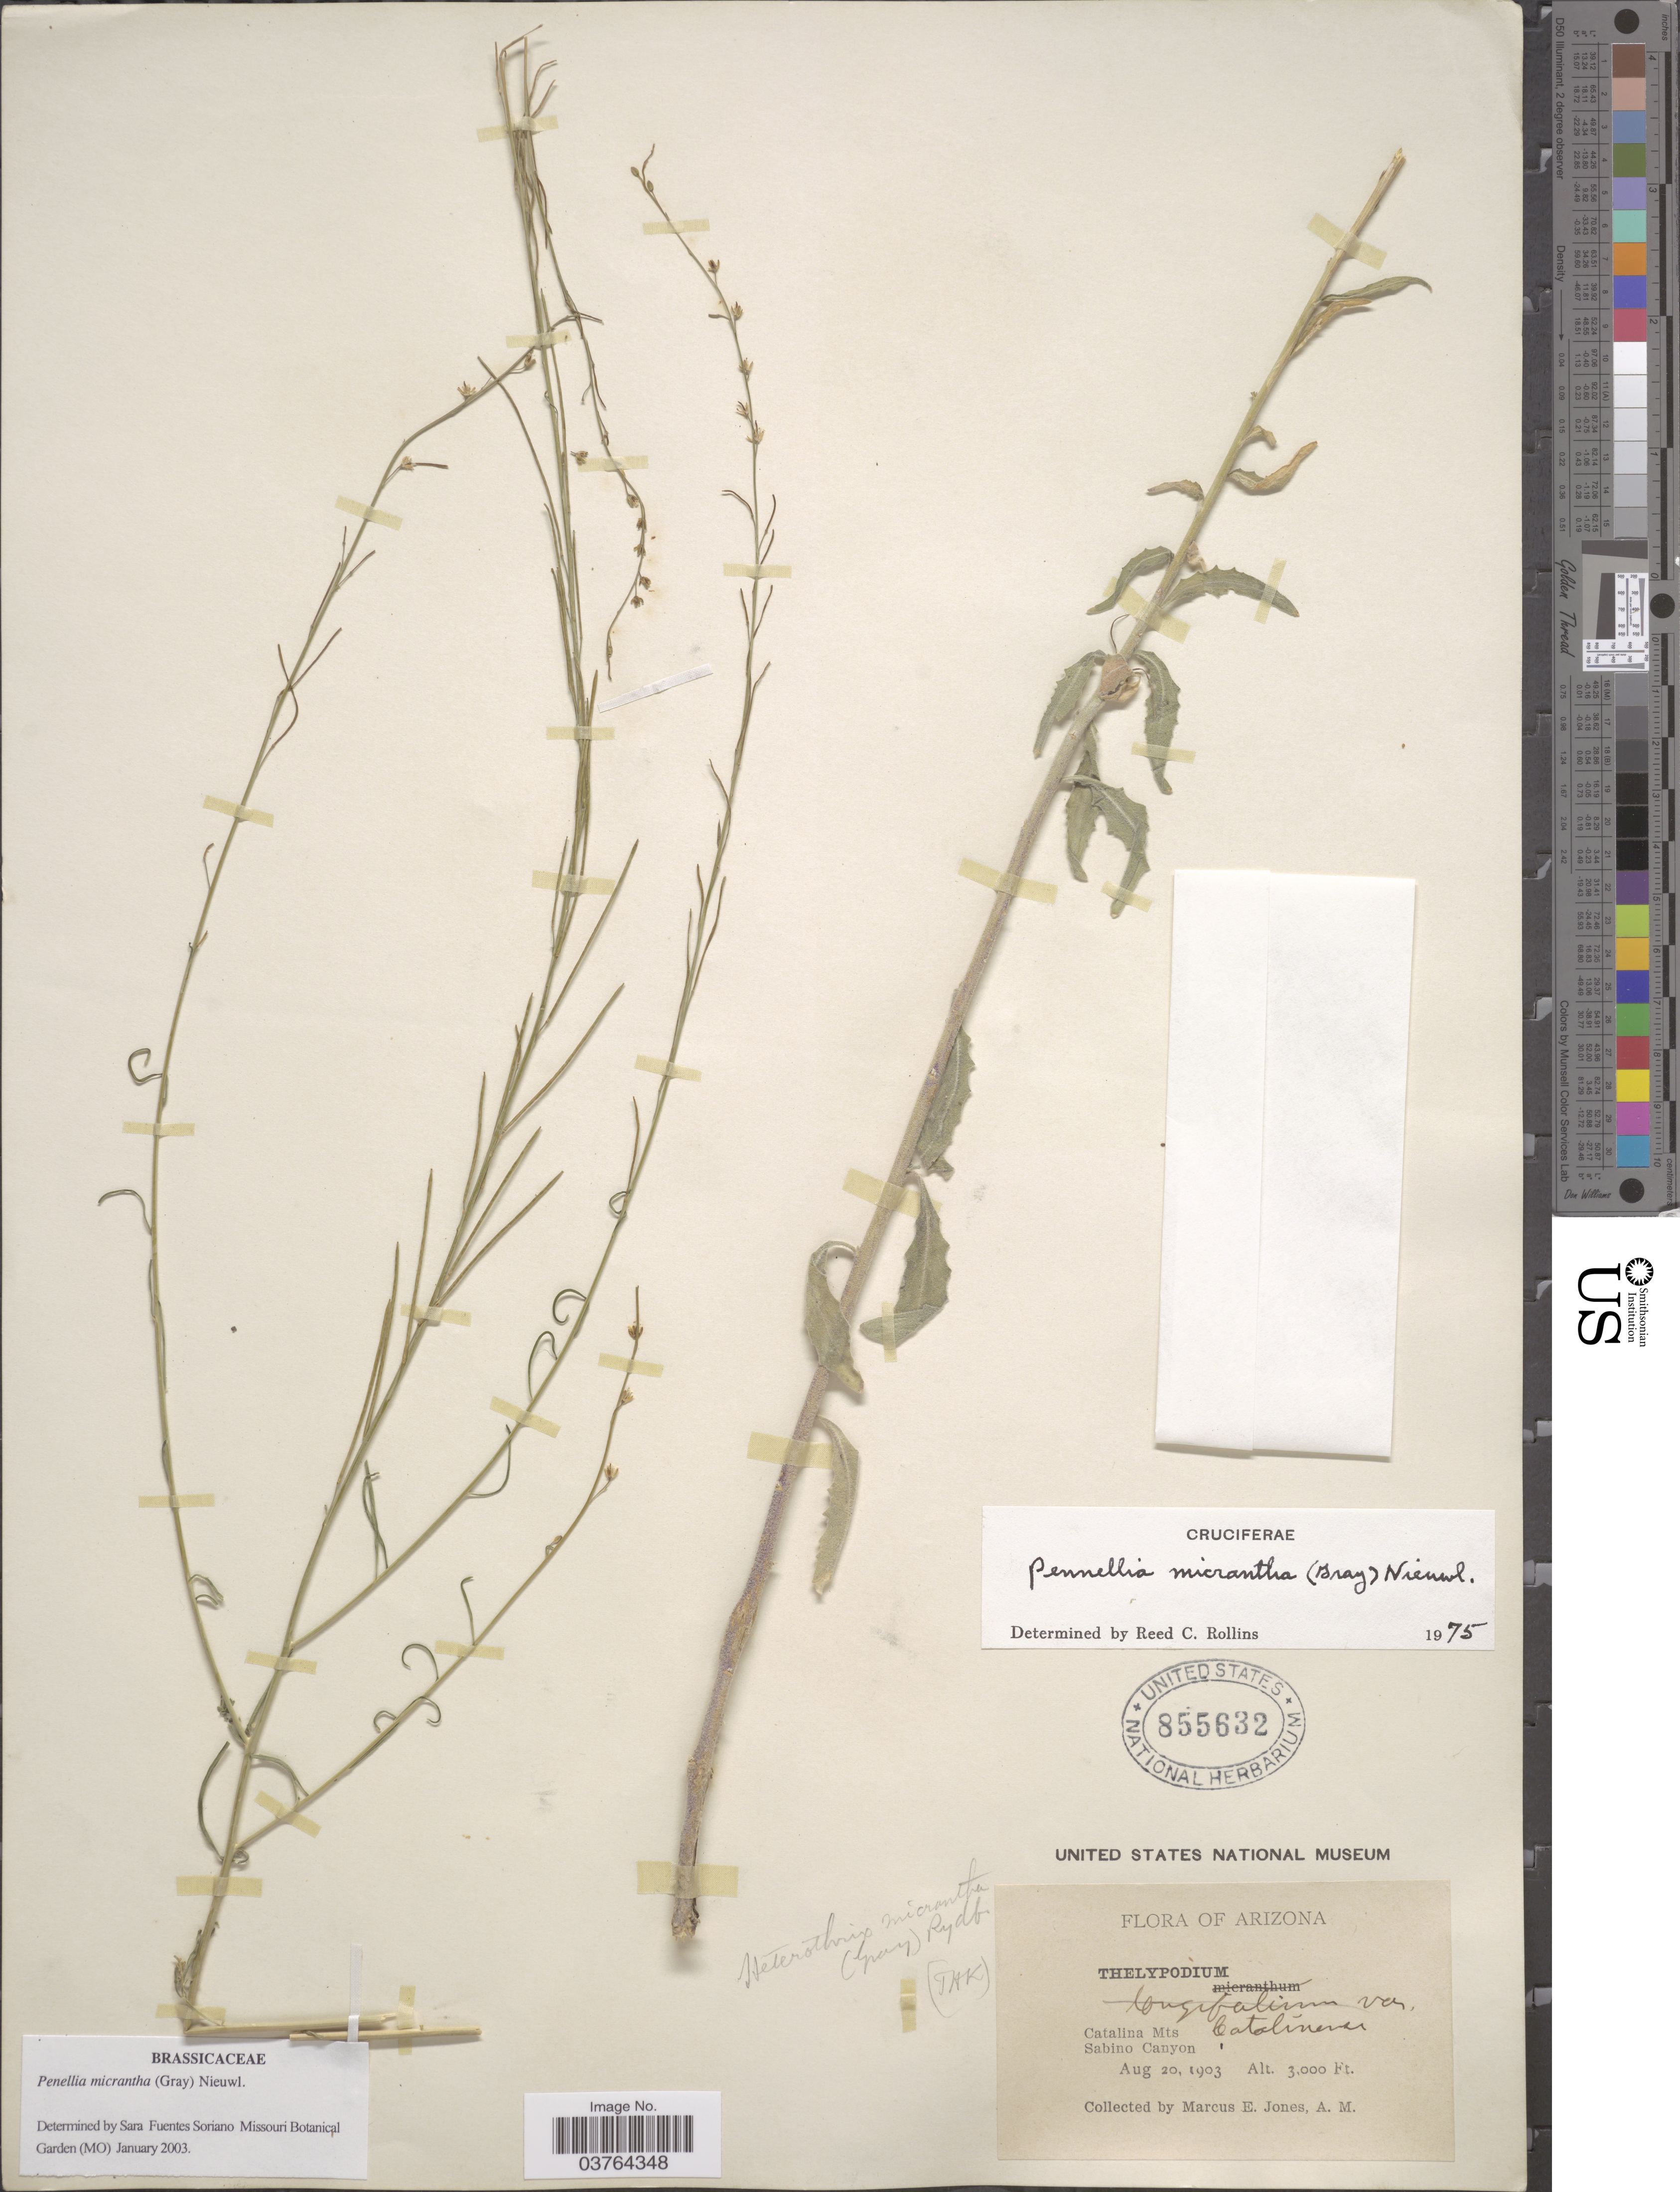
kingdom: Plantae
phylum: Tracheophyta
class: Magnoliopsida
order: Brassicales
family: Brassicaceae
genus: Pennellia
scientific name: Pennellia micrantha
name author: (A. Gray) Nieuwl.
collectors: M. E. Jones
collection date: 1903-08-20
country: United States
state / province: Arizona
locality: Catalina Mts. Sabina Canyon.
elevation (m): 914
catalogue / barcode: US 855632